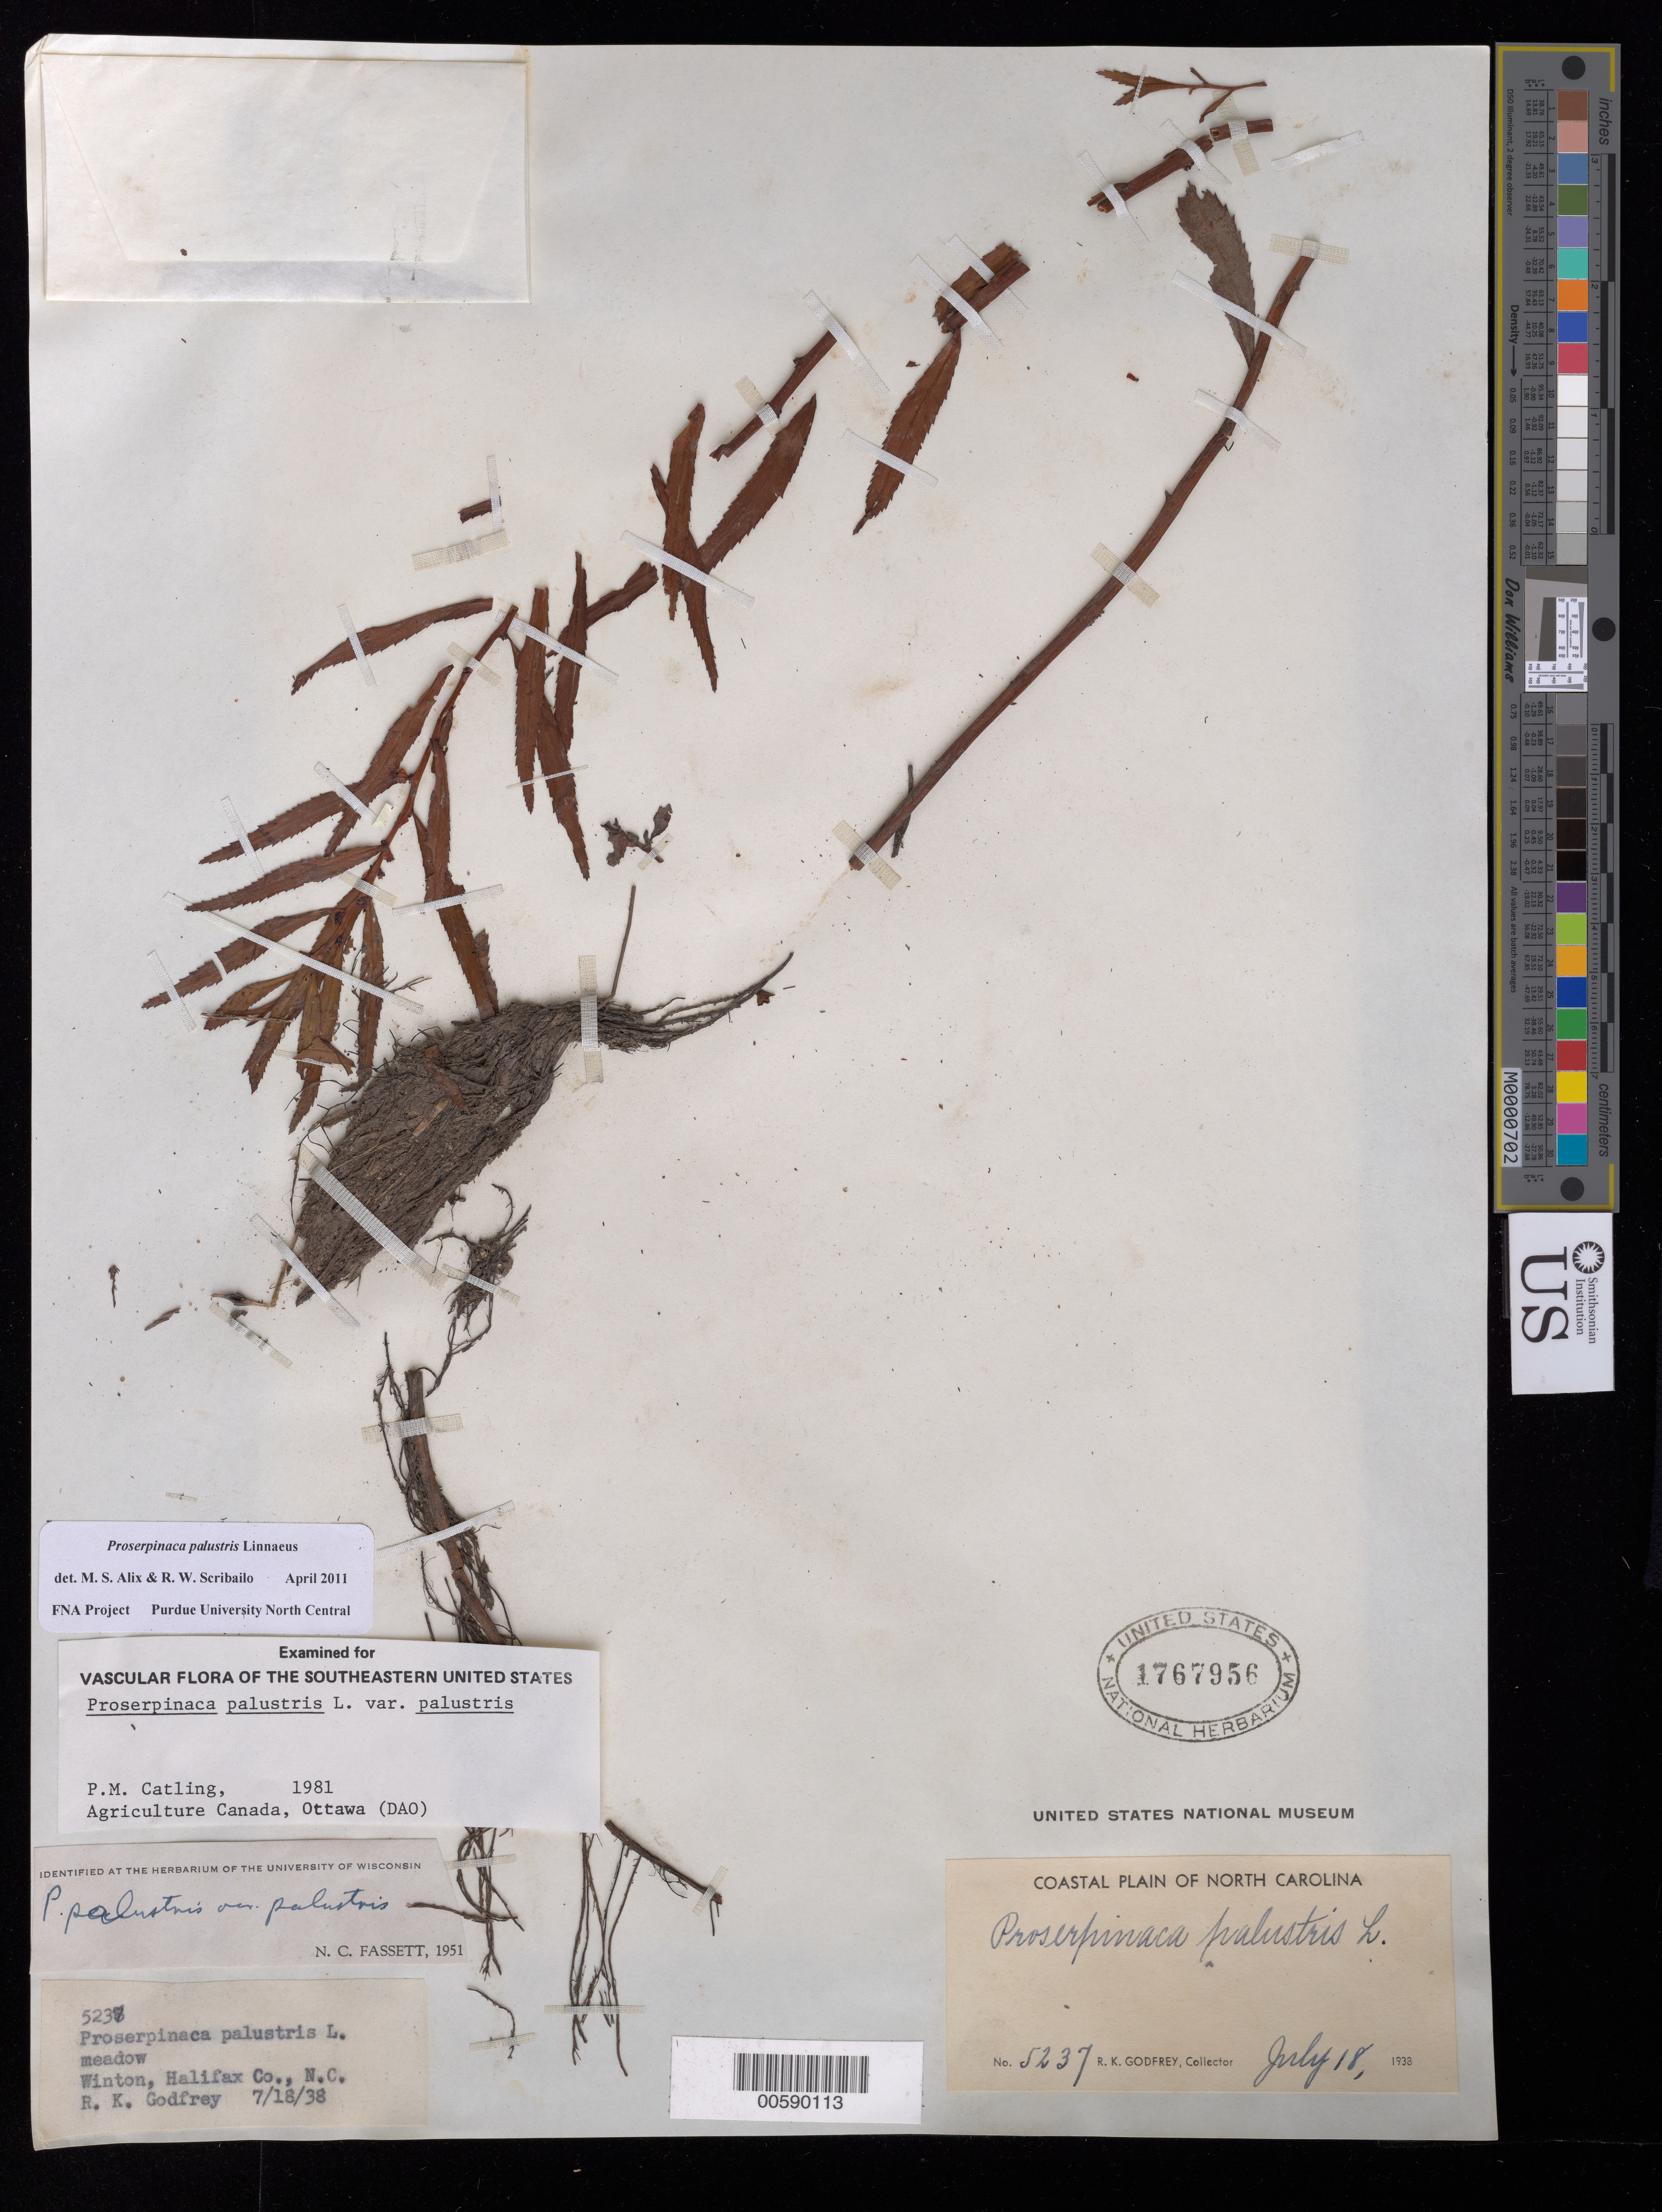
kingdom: Plantae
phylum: Tracheophyta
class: Magnoliopsida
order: Saxifragales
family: Haloragaceae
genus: Proserpinaca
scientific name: Proserpinaca palustris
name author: L.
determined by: Scribailo, R. W.; Alix, M. S.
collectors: R. K. Godfrey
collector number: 5237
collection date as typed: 18 Jul 1938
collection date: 1938-07-18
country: United States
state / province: North Carolina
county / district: Halifax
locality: Winton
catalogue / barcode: US 1767956